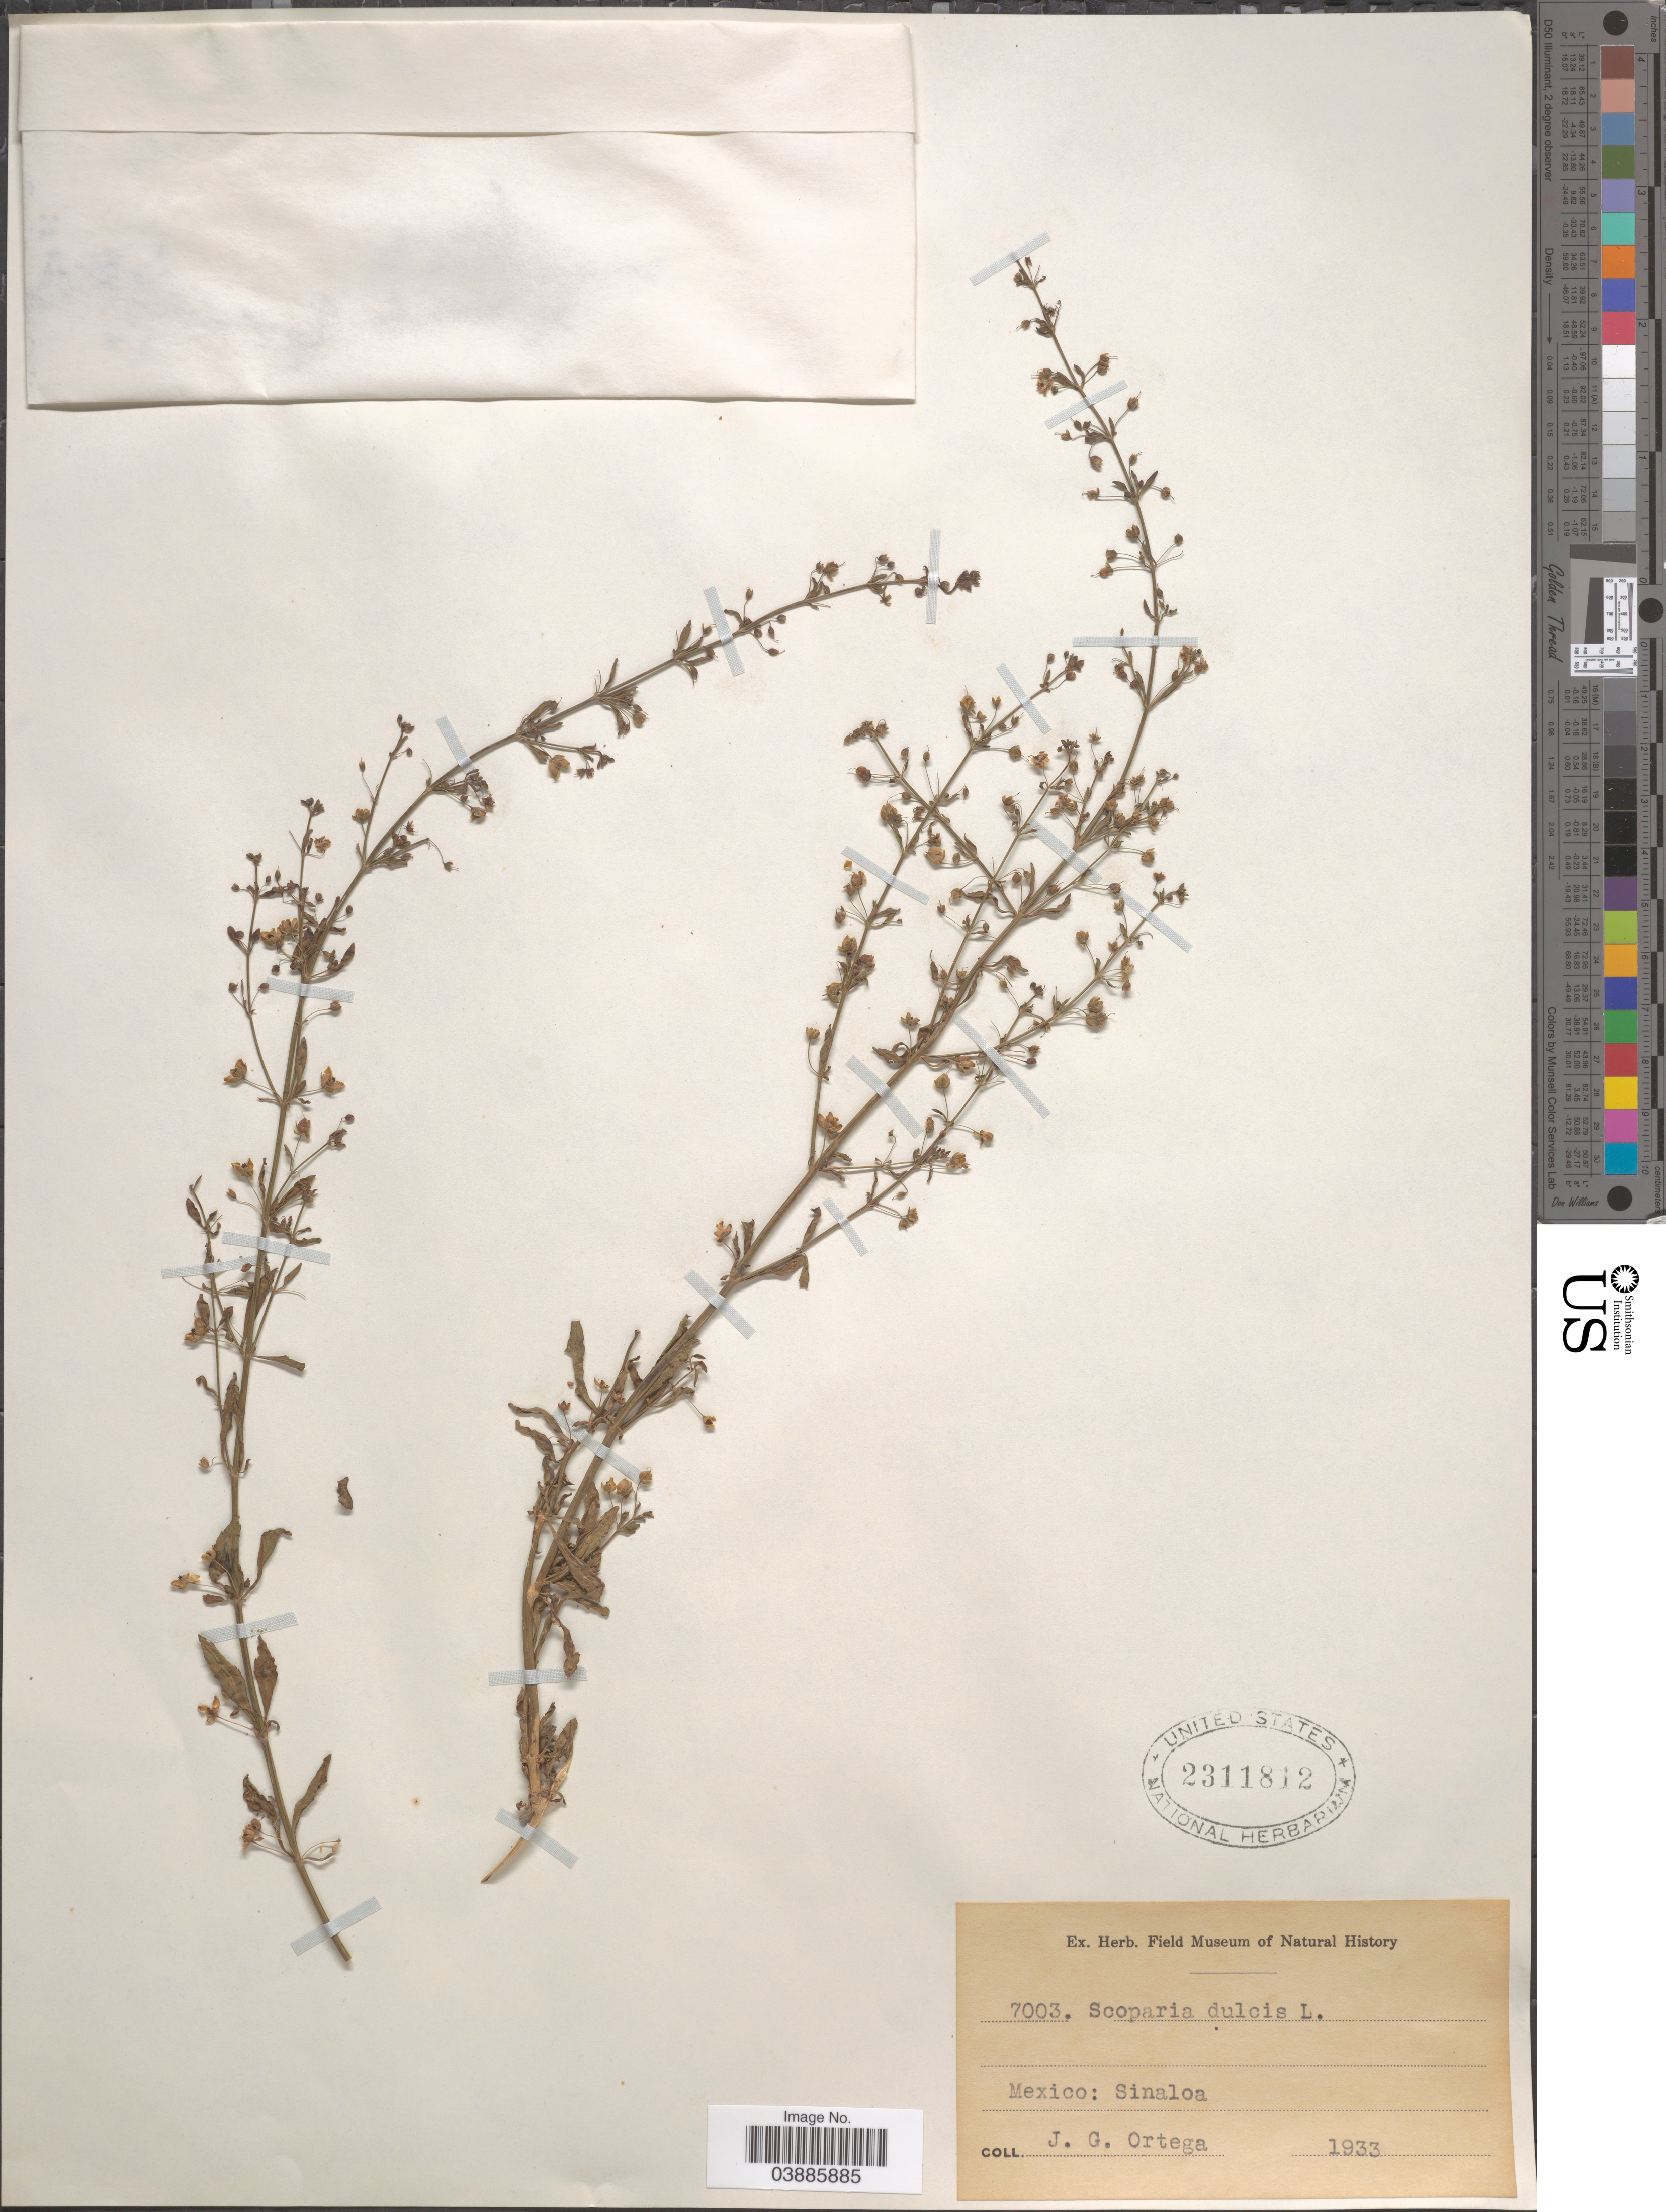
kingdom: Plantae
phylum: Tracheophyta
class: Magnoliopsida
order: Lamiales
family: Plantaginaceae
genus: Scoparia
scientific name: Scoparia dulcis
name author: L.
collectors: J. Ortega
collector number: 7003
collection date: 1933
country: Mexico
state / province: Sinaloa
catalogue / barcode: US 2311812